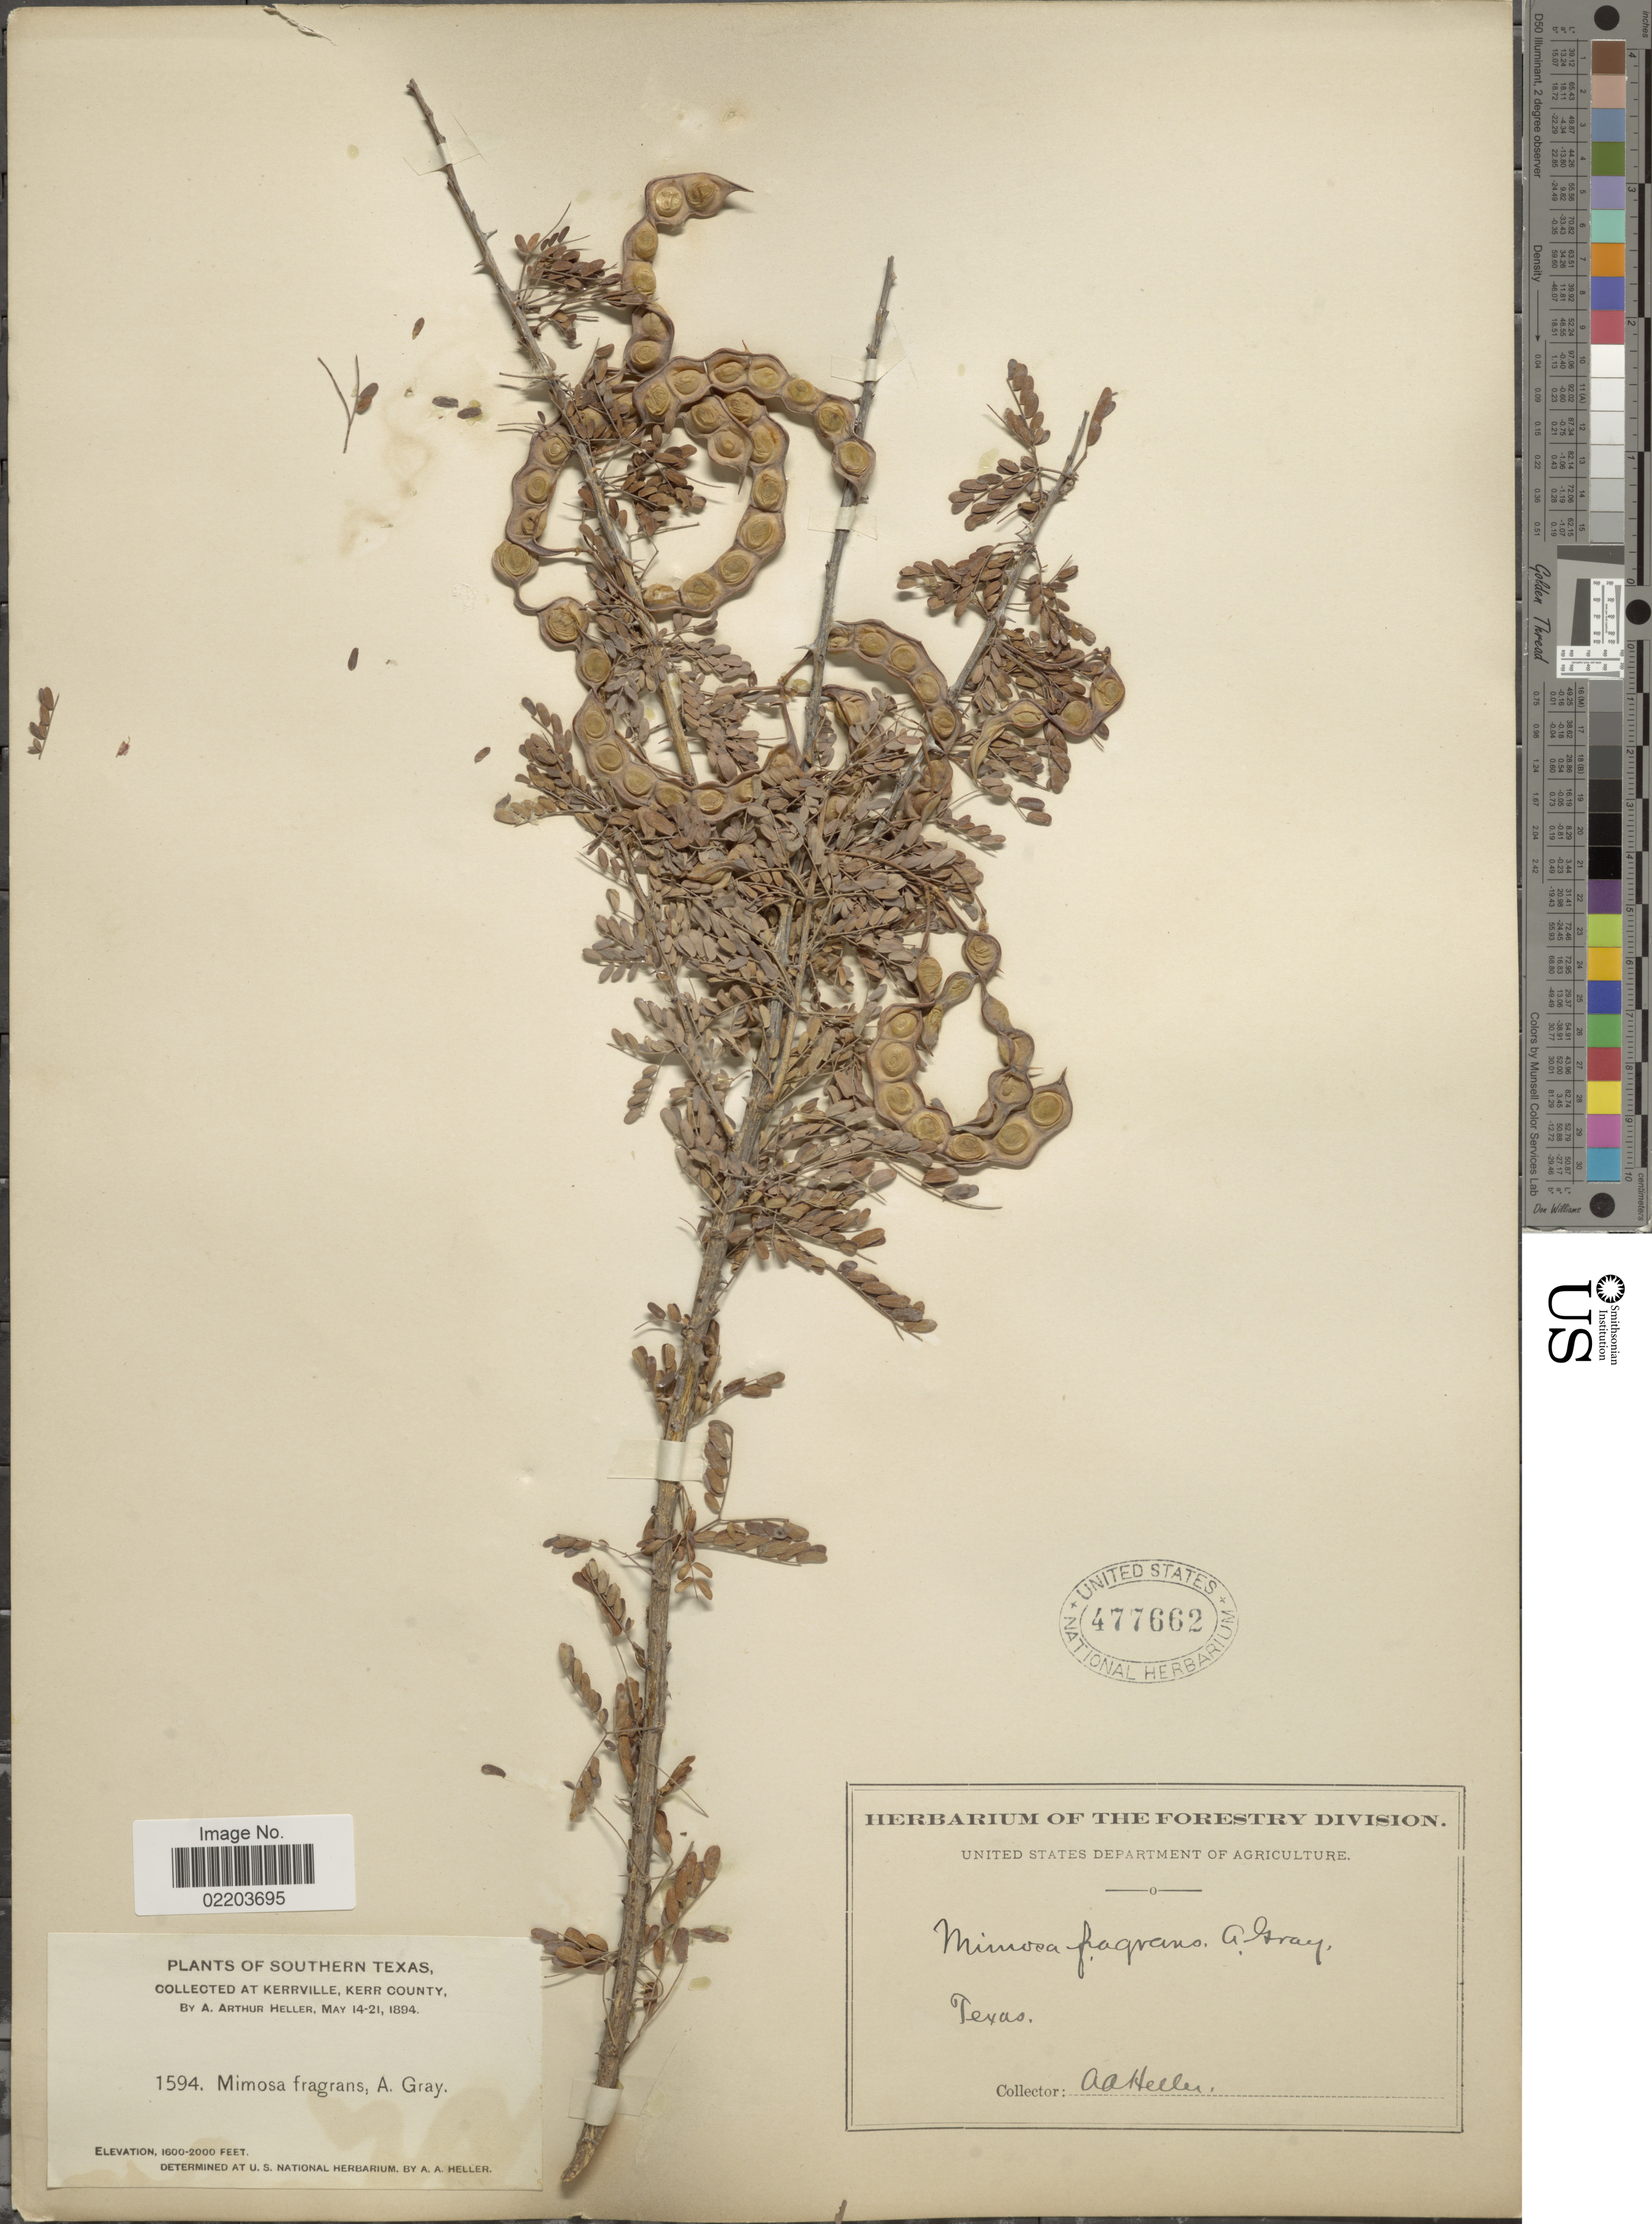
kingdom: Plantae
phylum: Tracheophyta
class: Magnoliopsida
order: Fabales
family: Fabaceae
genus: Mimosa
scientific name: Mimosa borealis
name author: A. Gray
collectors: A. A. Heller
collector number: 1594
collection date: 1894-05-14/1894-05-21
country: United States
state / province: Texas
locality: Southern Texas, At Kerrville, Kerr County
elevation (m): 488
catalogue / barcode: US 477662